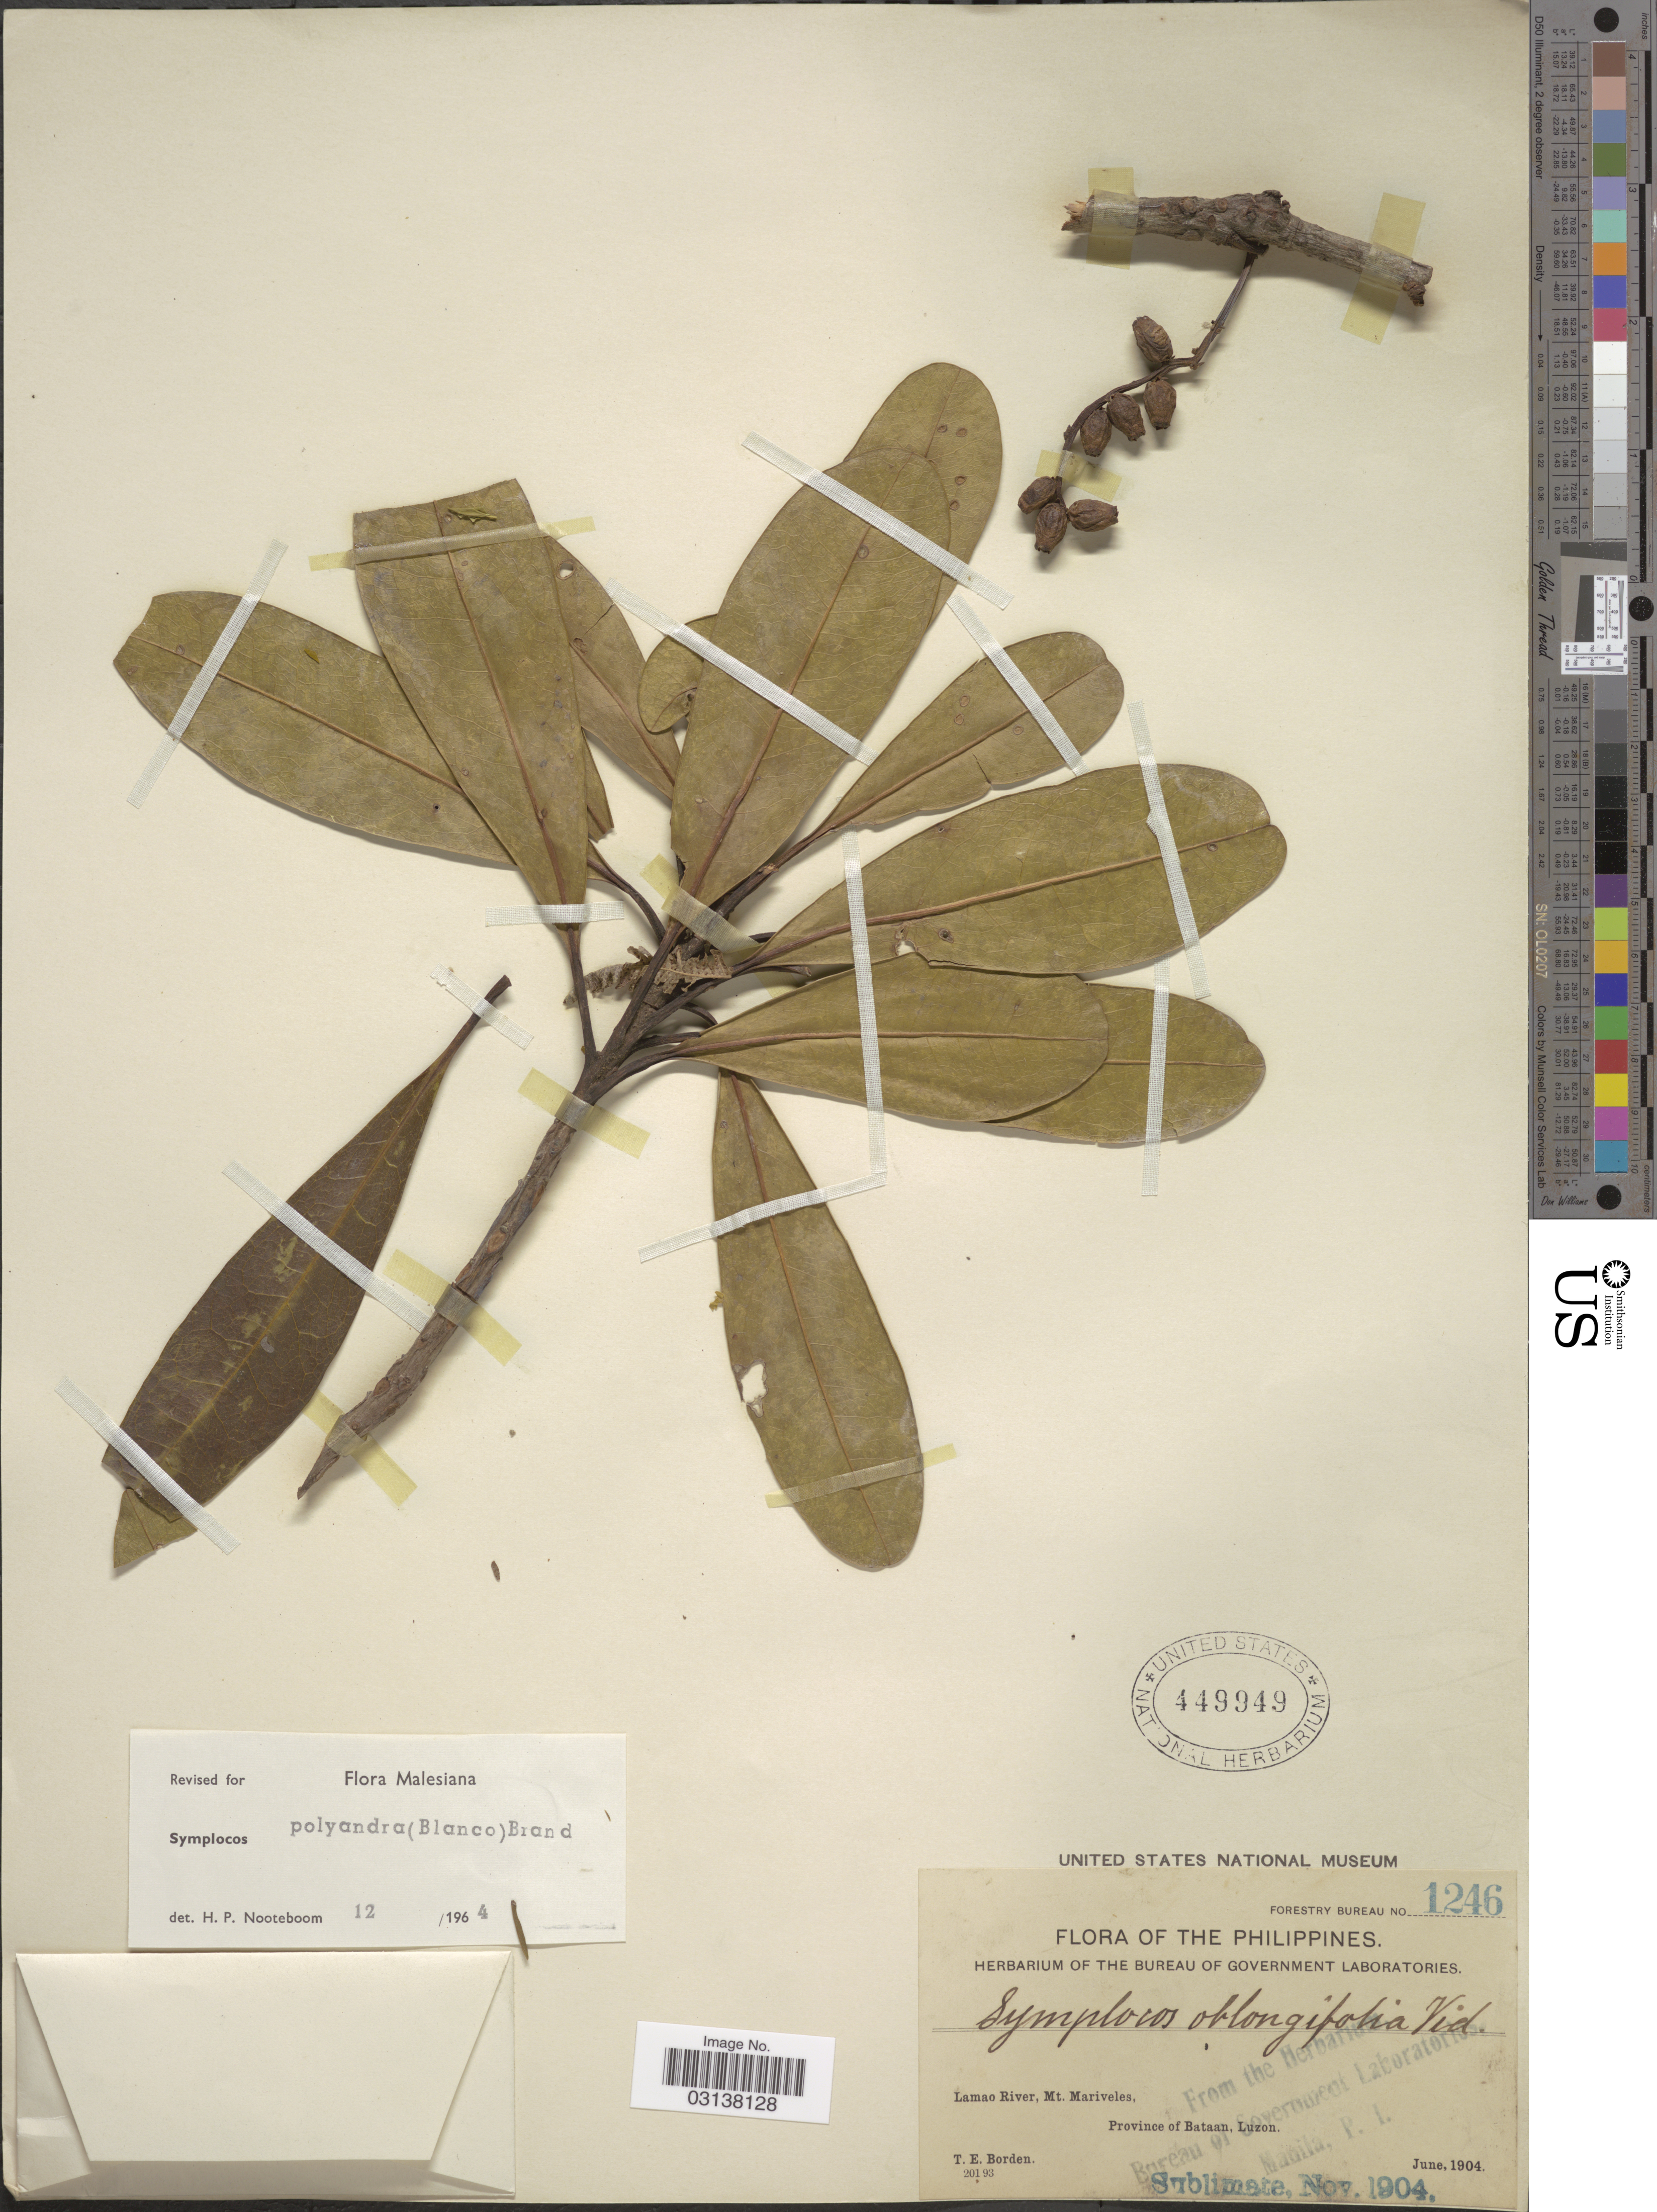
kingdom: Plantae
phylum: Tracheophyta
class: Magnoliopsida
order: Ericales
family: Symplocaceae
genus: Symplocos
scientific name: Symplocos polyandra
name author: (Blanco) Brand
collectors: T. E. Borden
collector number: Forestry Bureau 1246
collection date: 1904-06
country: Philippines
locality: The Philippines. Lamao River, Mt. Mariveles. Province of Bataan, Luzon.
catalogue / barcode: US 449949